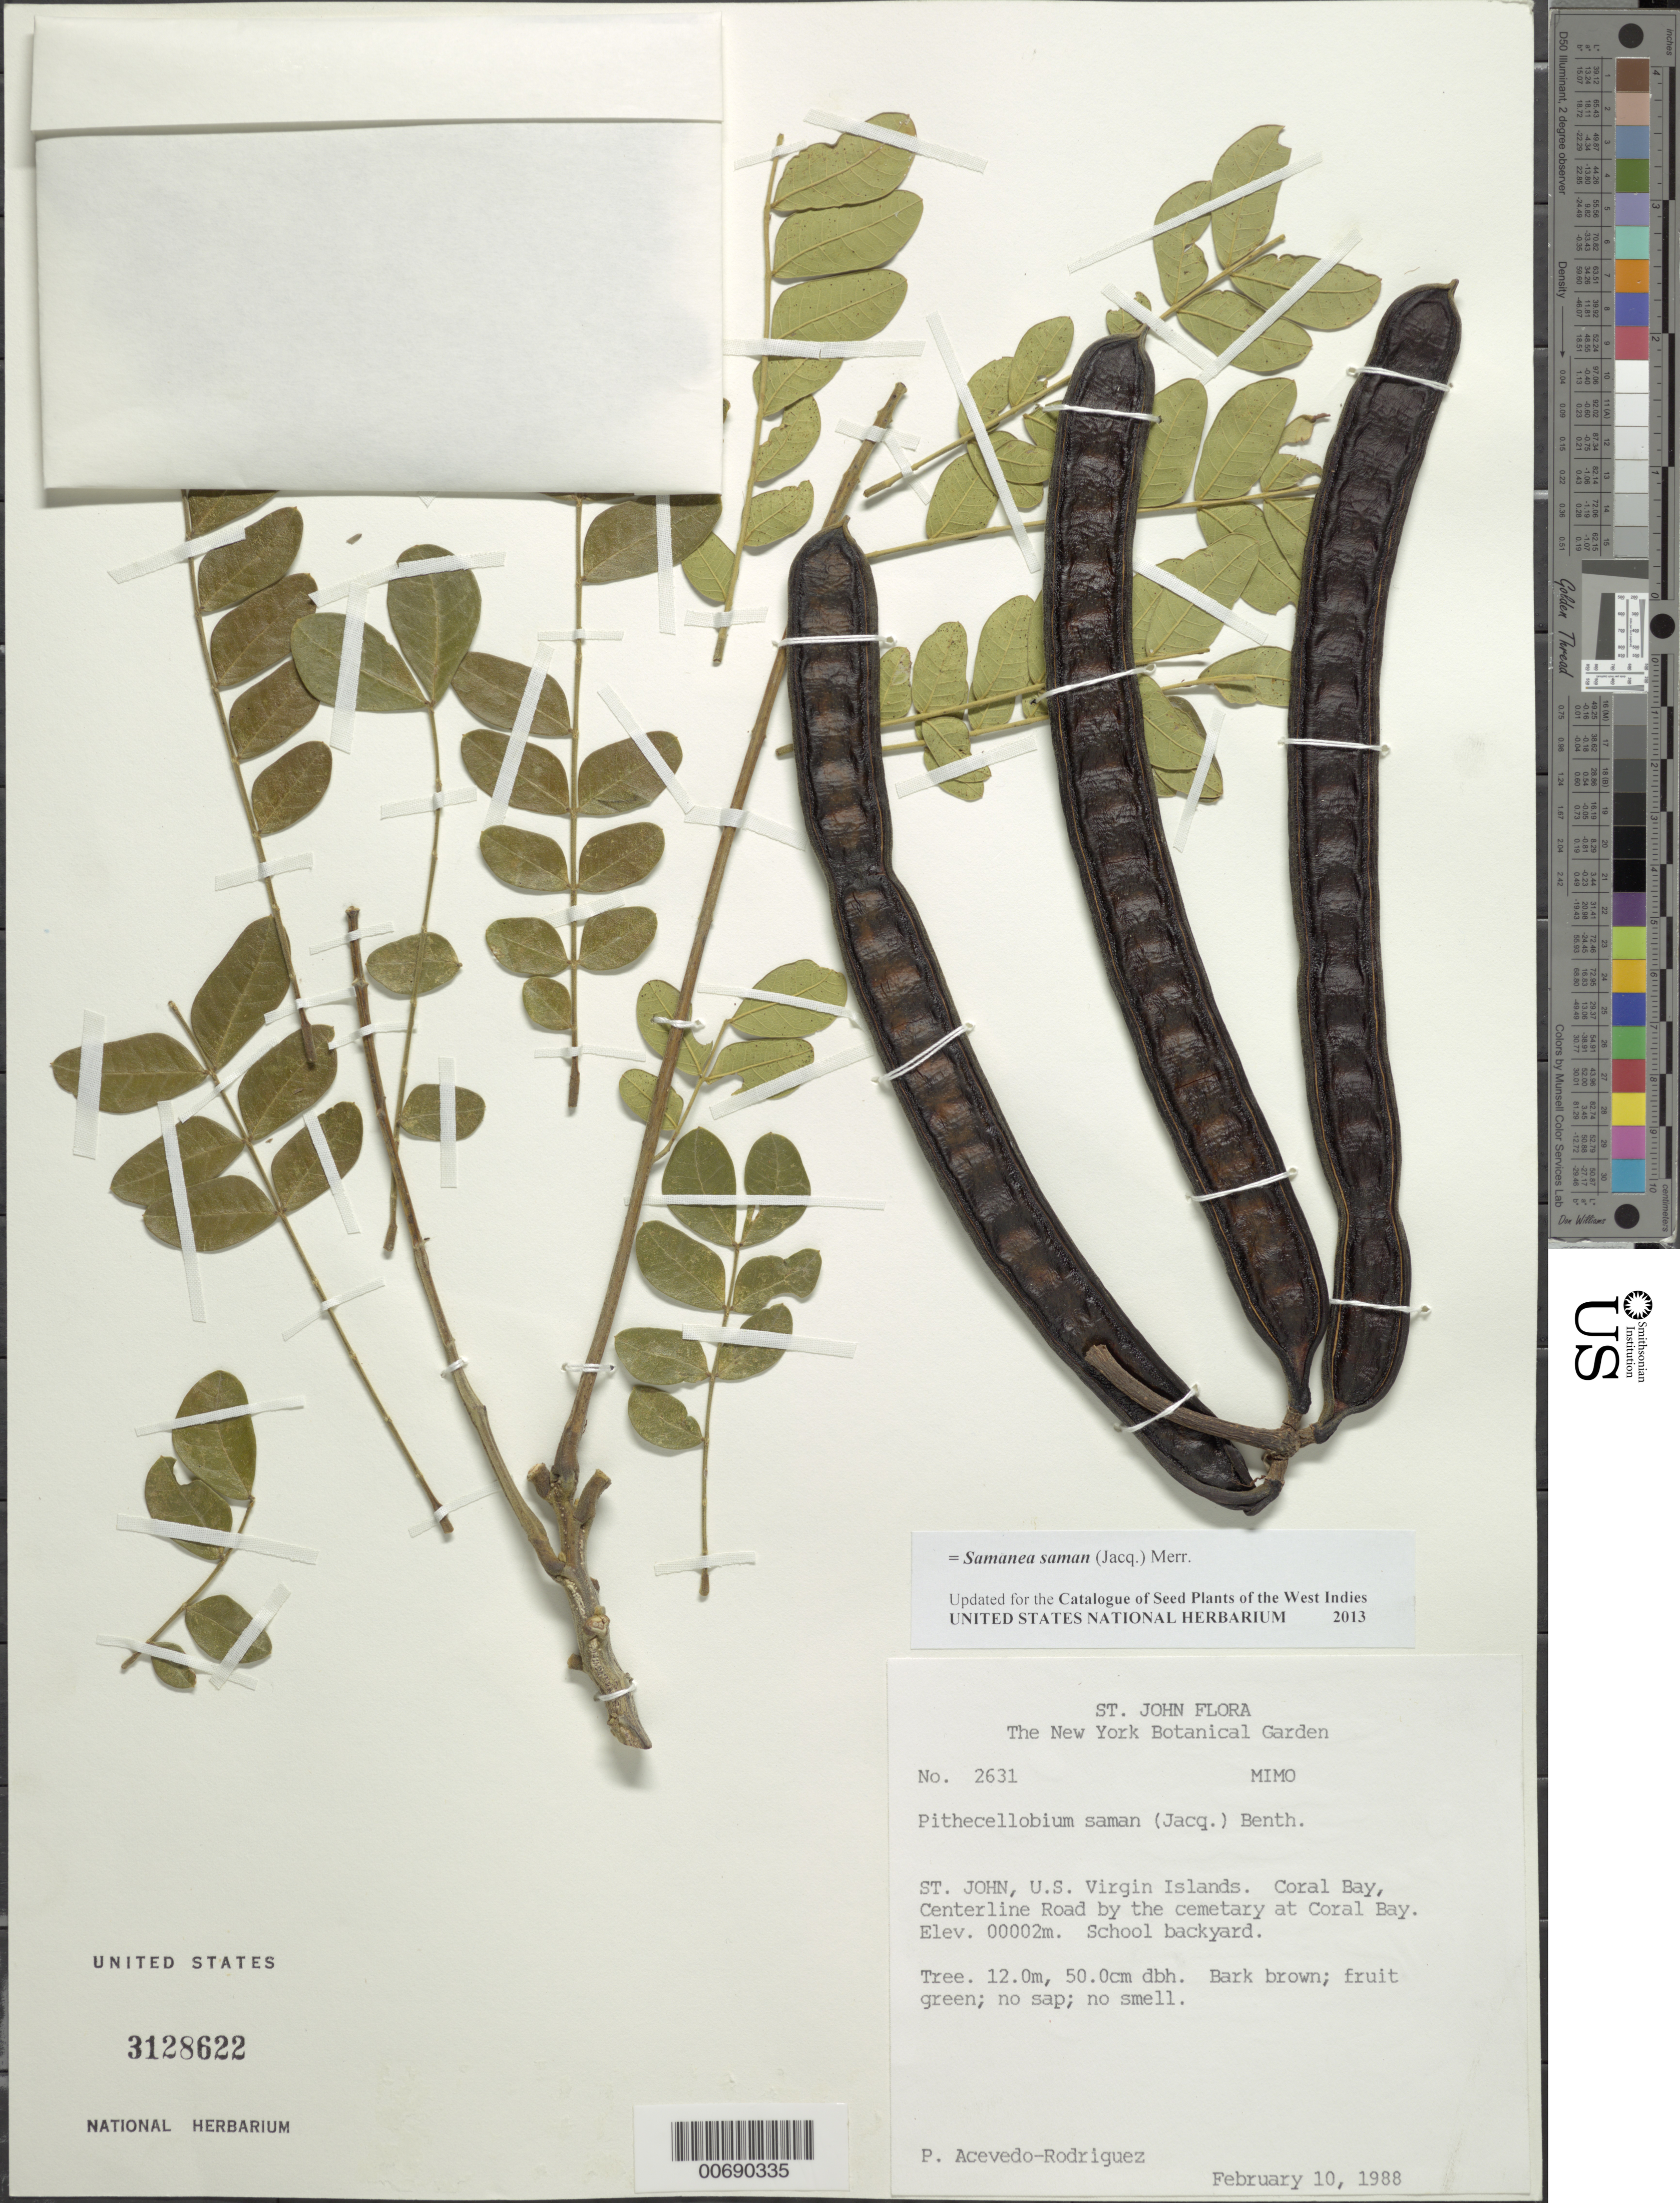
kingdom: Plantae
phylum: Tracheophyta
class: Magnoliopsida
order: Fabales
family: Fabaceae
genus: Samanea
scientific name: Samanea saman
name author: (Jacq.) Merr.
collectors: P. Acevedo-Rodr.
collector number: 2631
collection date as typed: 10 Feb 1988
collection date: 1988-02-10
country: U.S. Virgin Islands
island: St. John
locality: Coral Bay Quarter; Center Line Road by the cemetary at Coral Bay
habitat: School backyard.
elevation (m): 2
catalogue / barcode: US 3128622